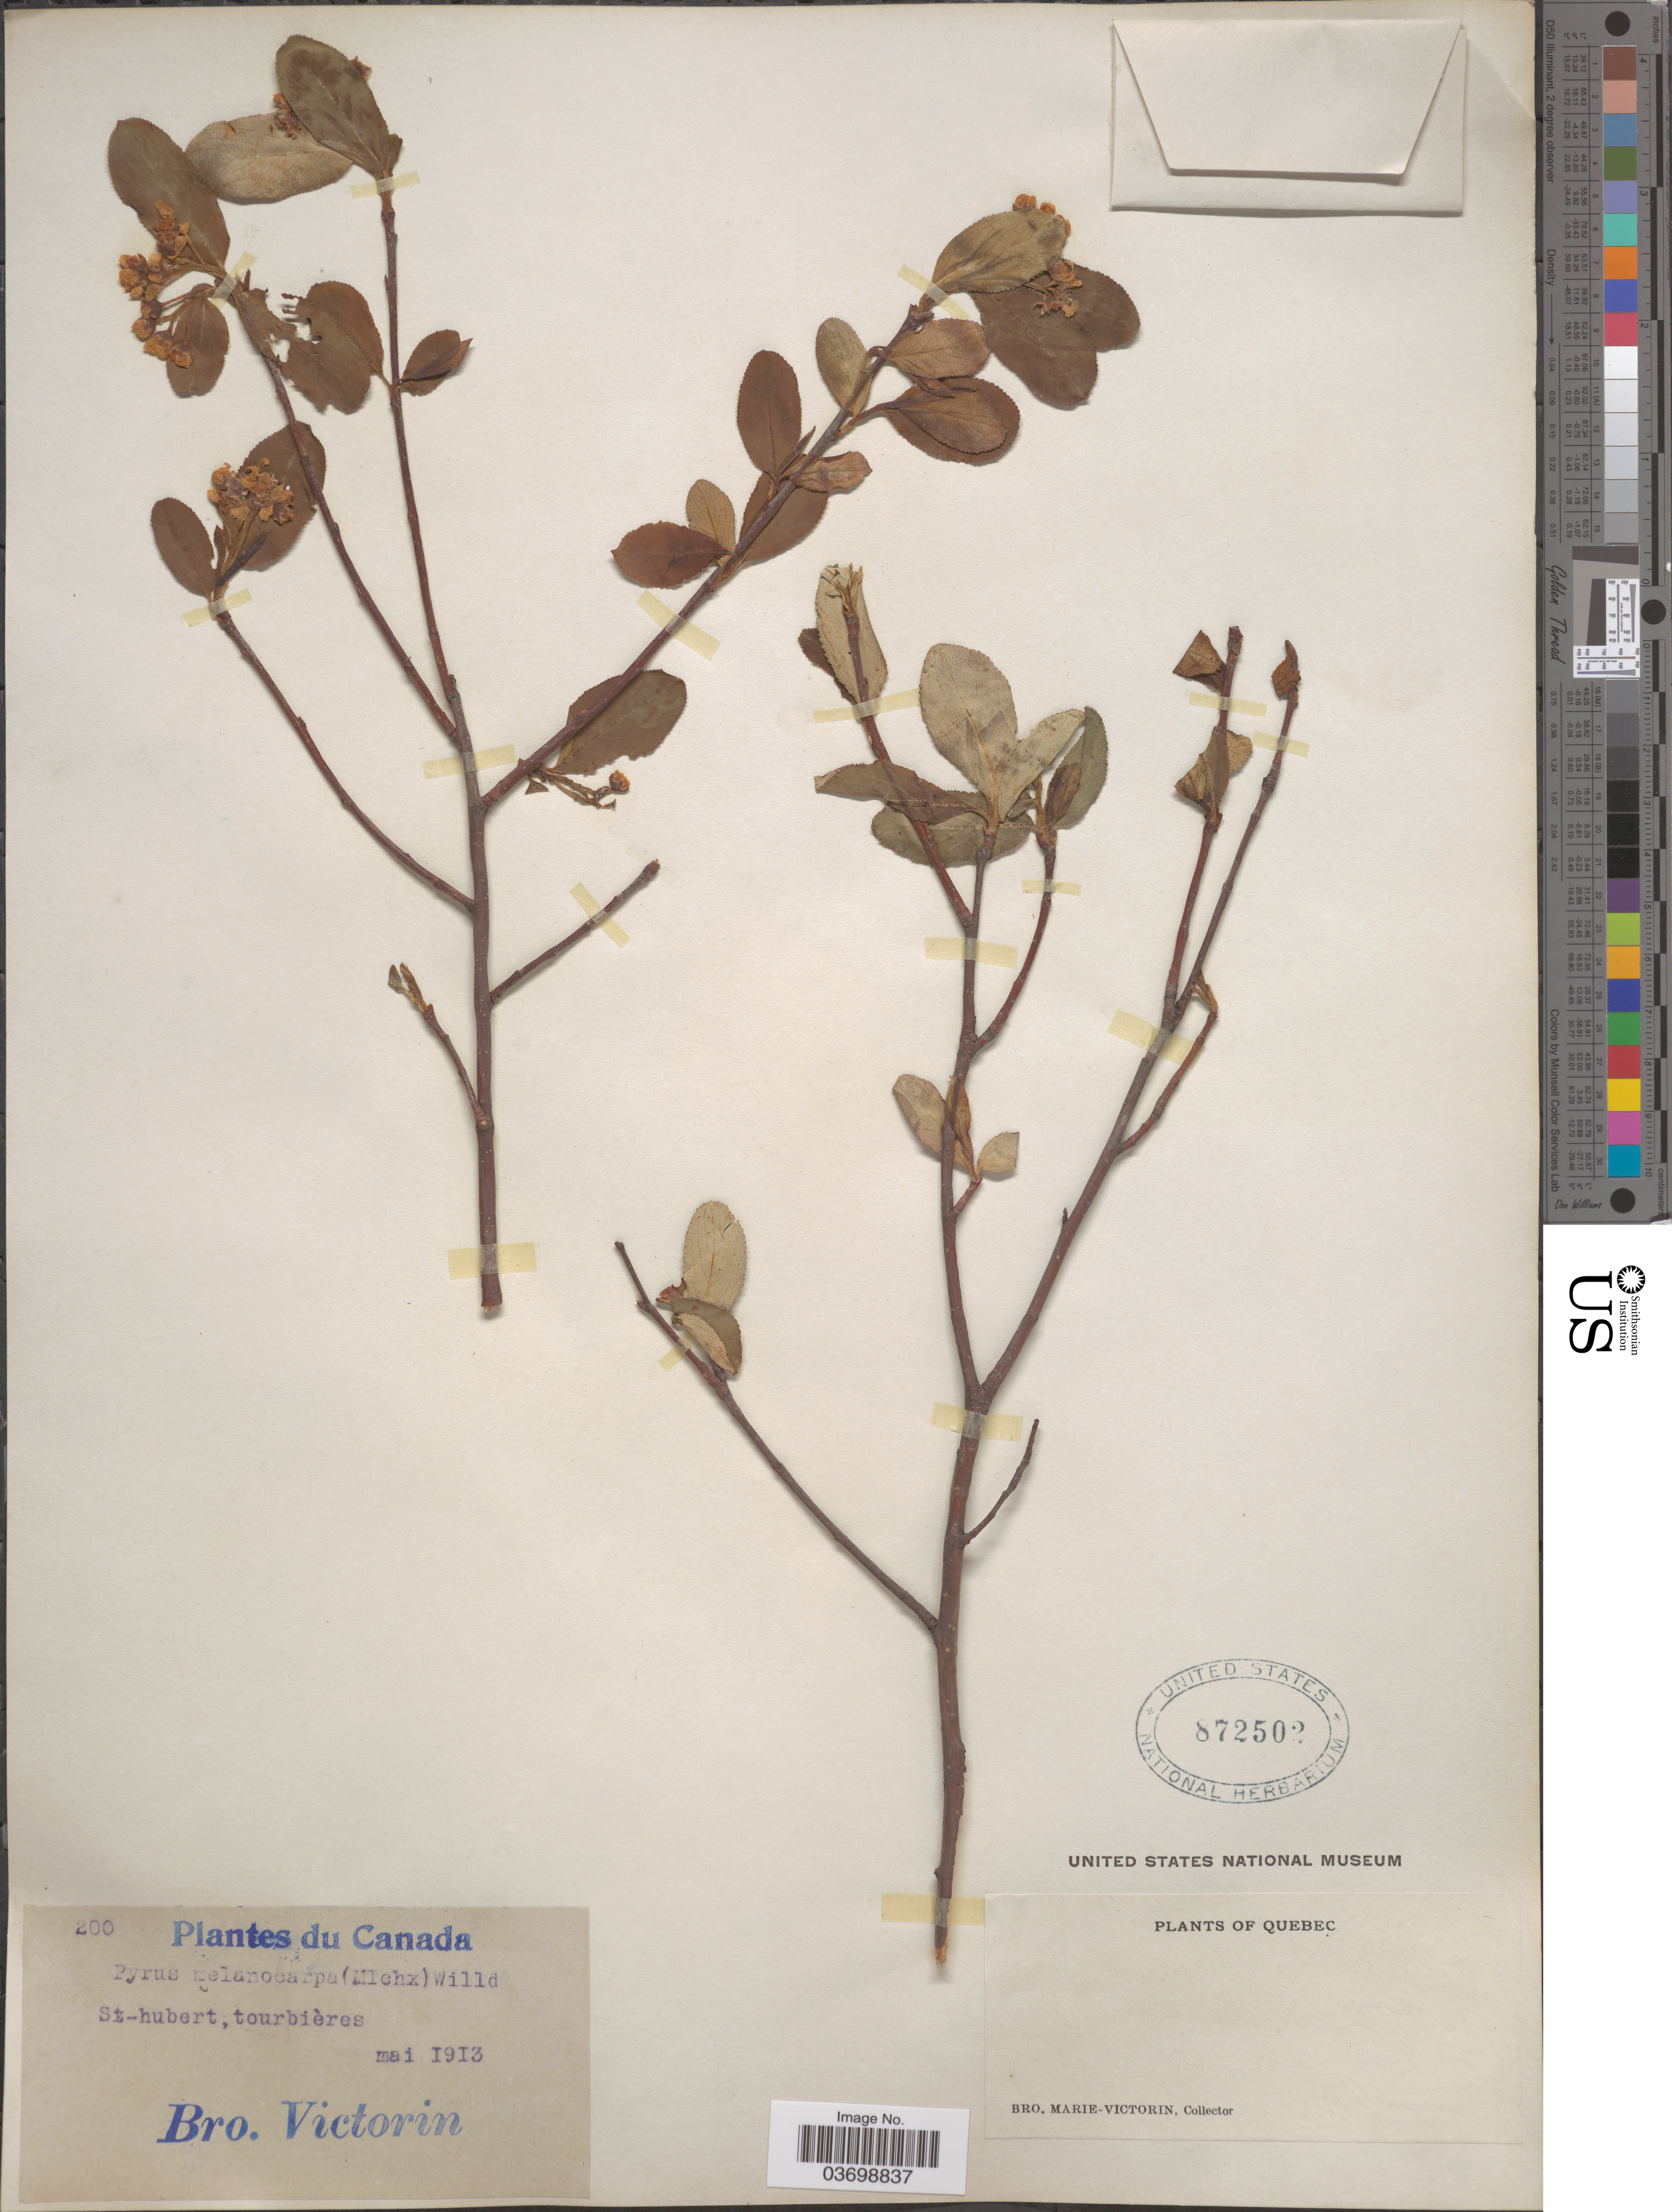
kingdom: Plantae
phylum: Tracheophyta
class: Magnoliopsida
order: Rosales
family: Rosaceae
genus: Aronia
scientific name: Aronia melanocarpa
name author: (Michx.) Elliott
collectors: Fr. Marie-Victorin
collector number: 200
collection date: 1913-05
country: Canada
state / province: Quebec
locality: St-hubert, tourbières.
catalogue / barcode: US 872502